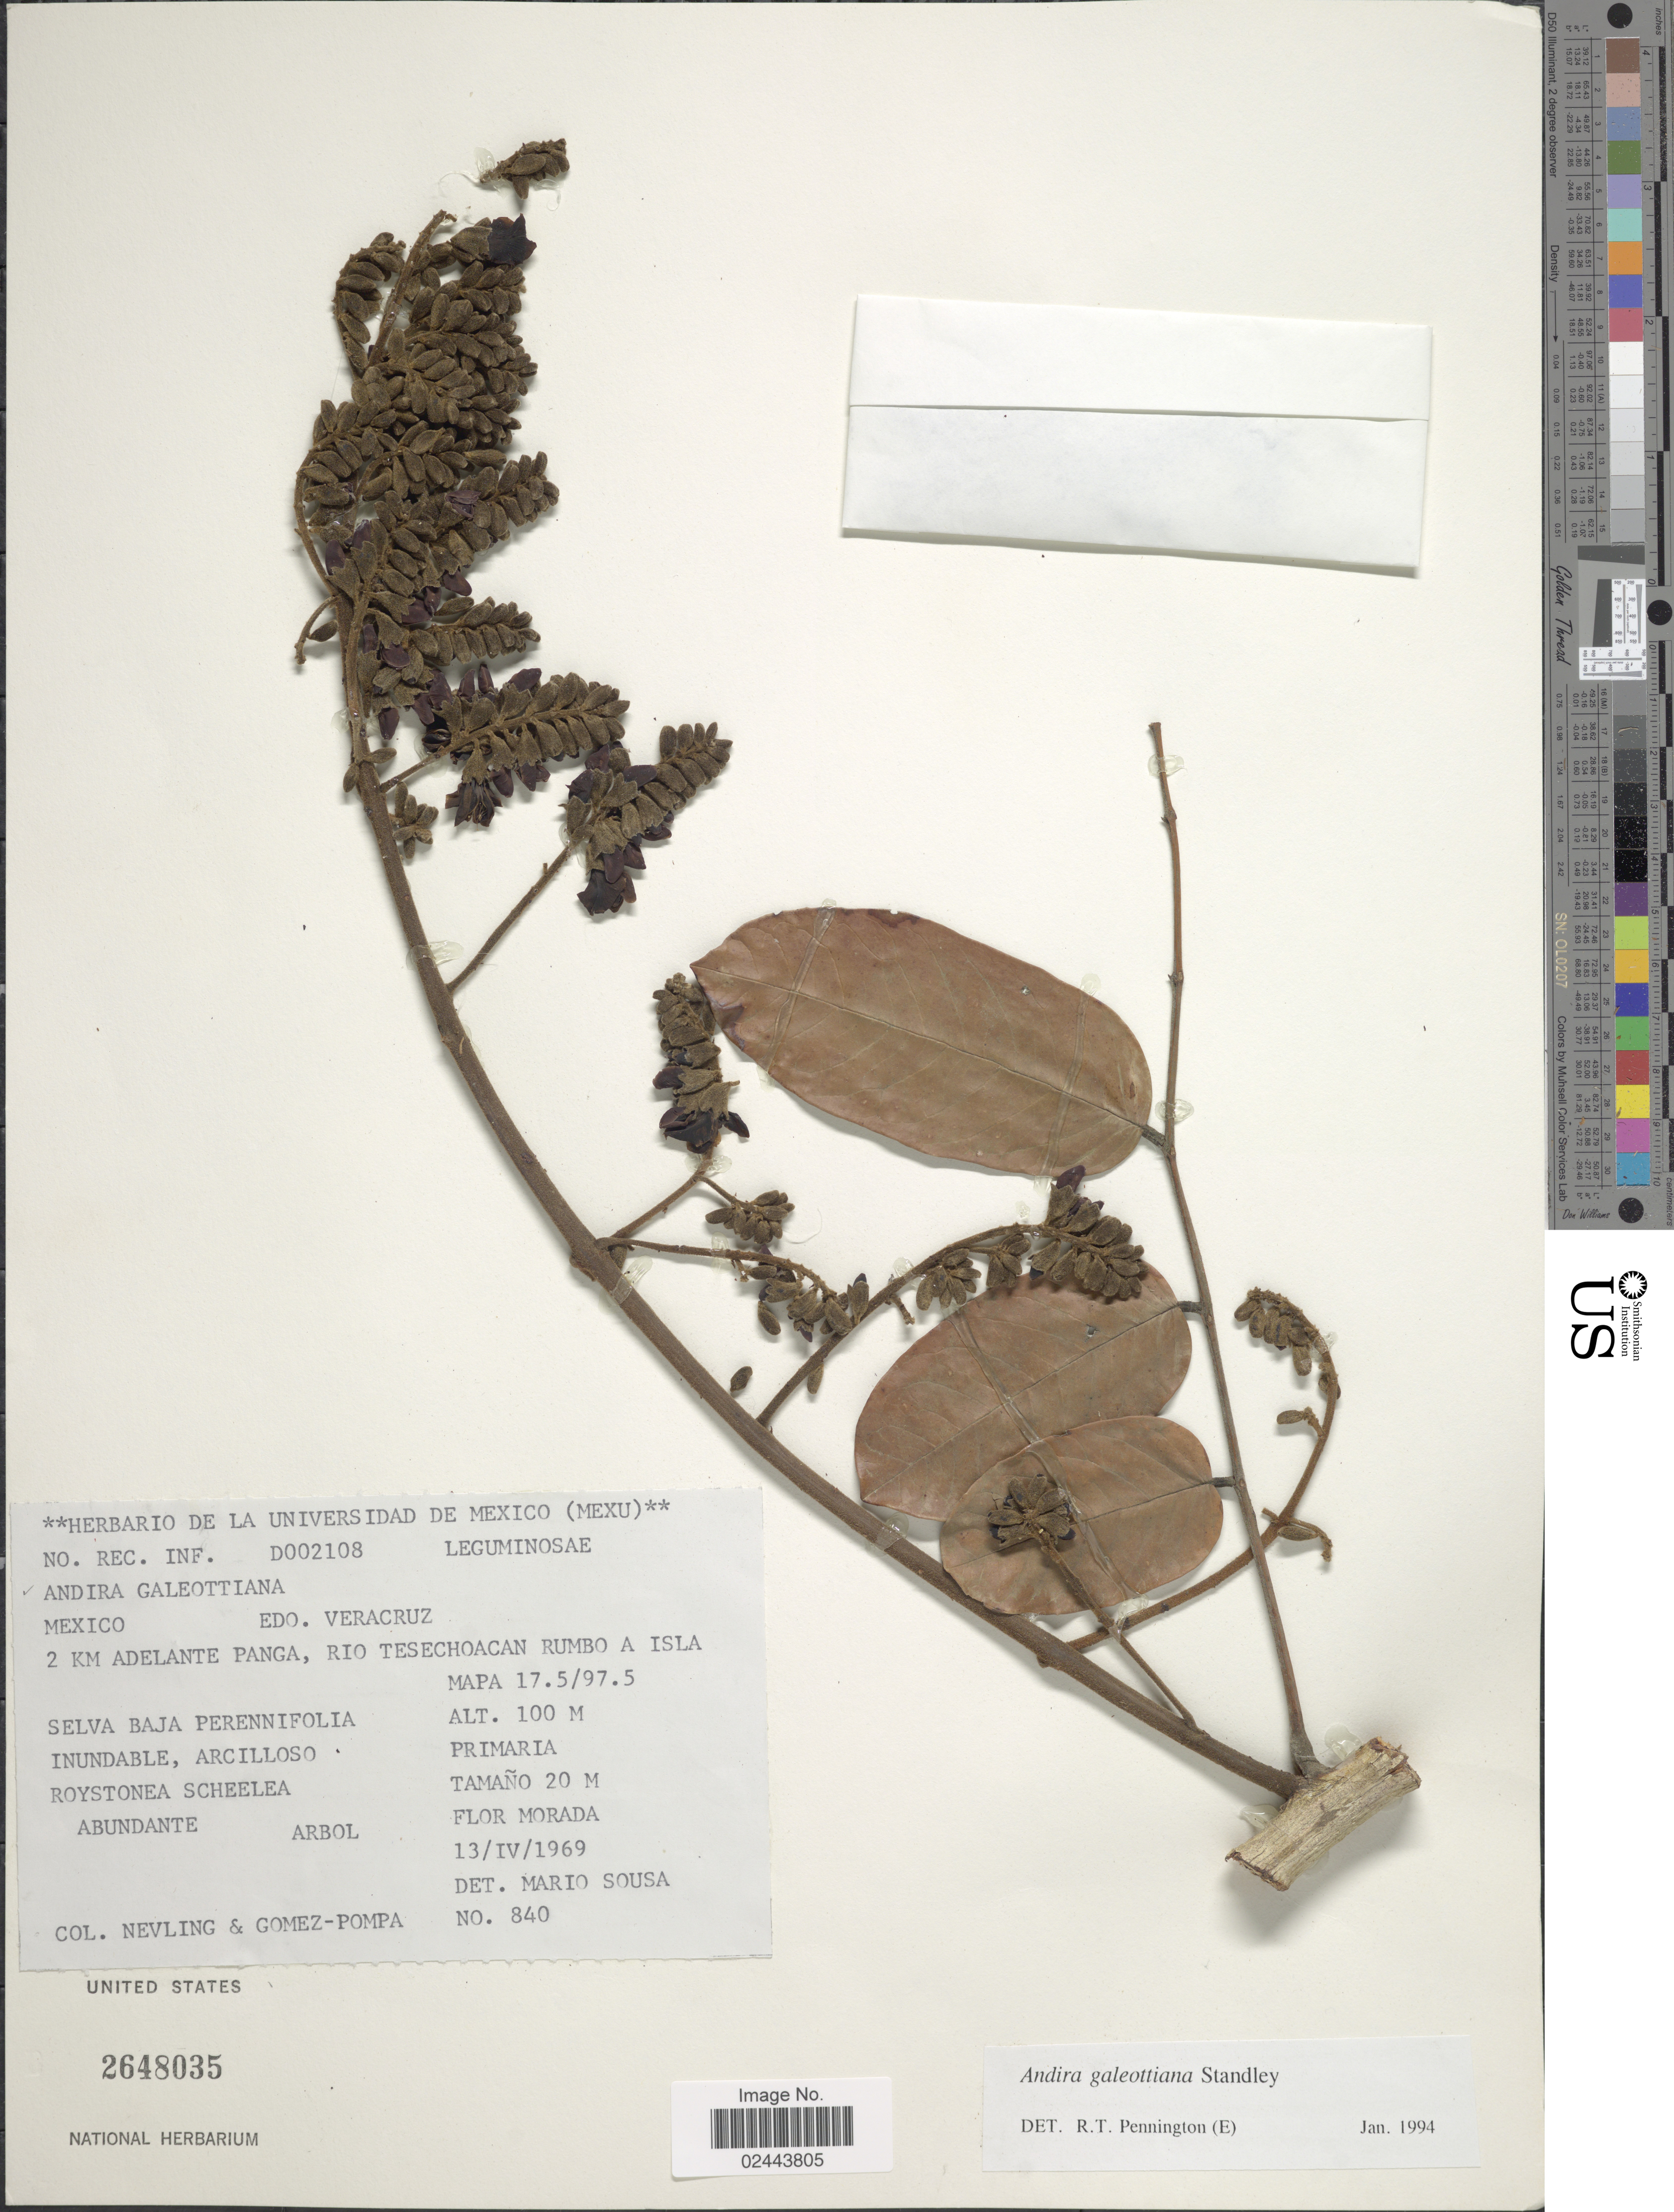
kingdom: Plantae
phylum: Tracheophyta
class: Magnoliopsida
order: Fabales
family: Fabaceae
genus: Andira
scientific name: Andira galeottiana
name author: Standl.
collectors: Nevling & Gomez-Pompa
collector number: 840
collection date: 1969-04-13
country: Mexico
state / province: Veracruz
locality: Edo. Veracruz, 2 Km adelante Panga, Rio Tesechoacan Rumbo a Isla, MAPA 17.5/97.5 [unsure placement].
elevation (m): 100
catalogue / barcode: US 2648035